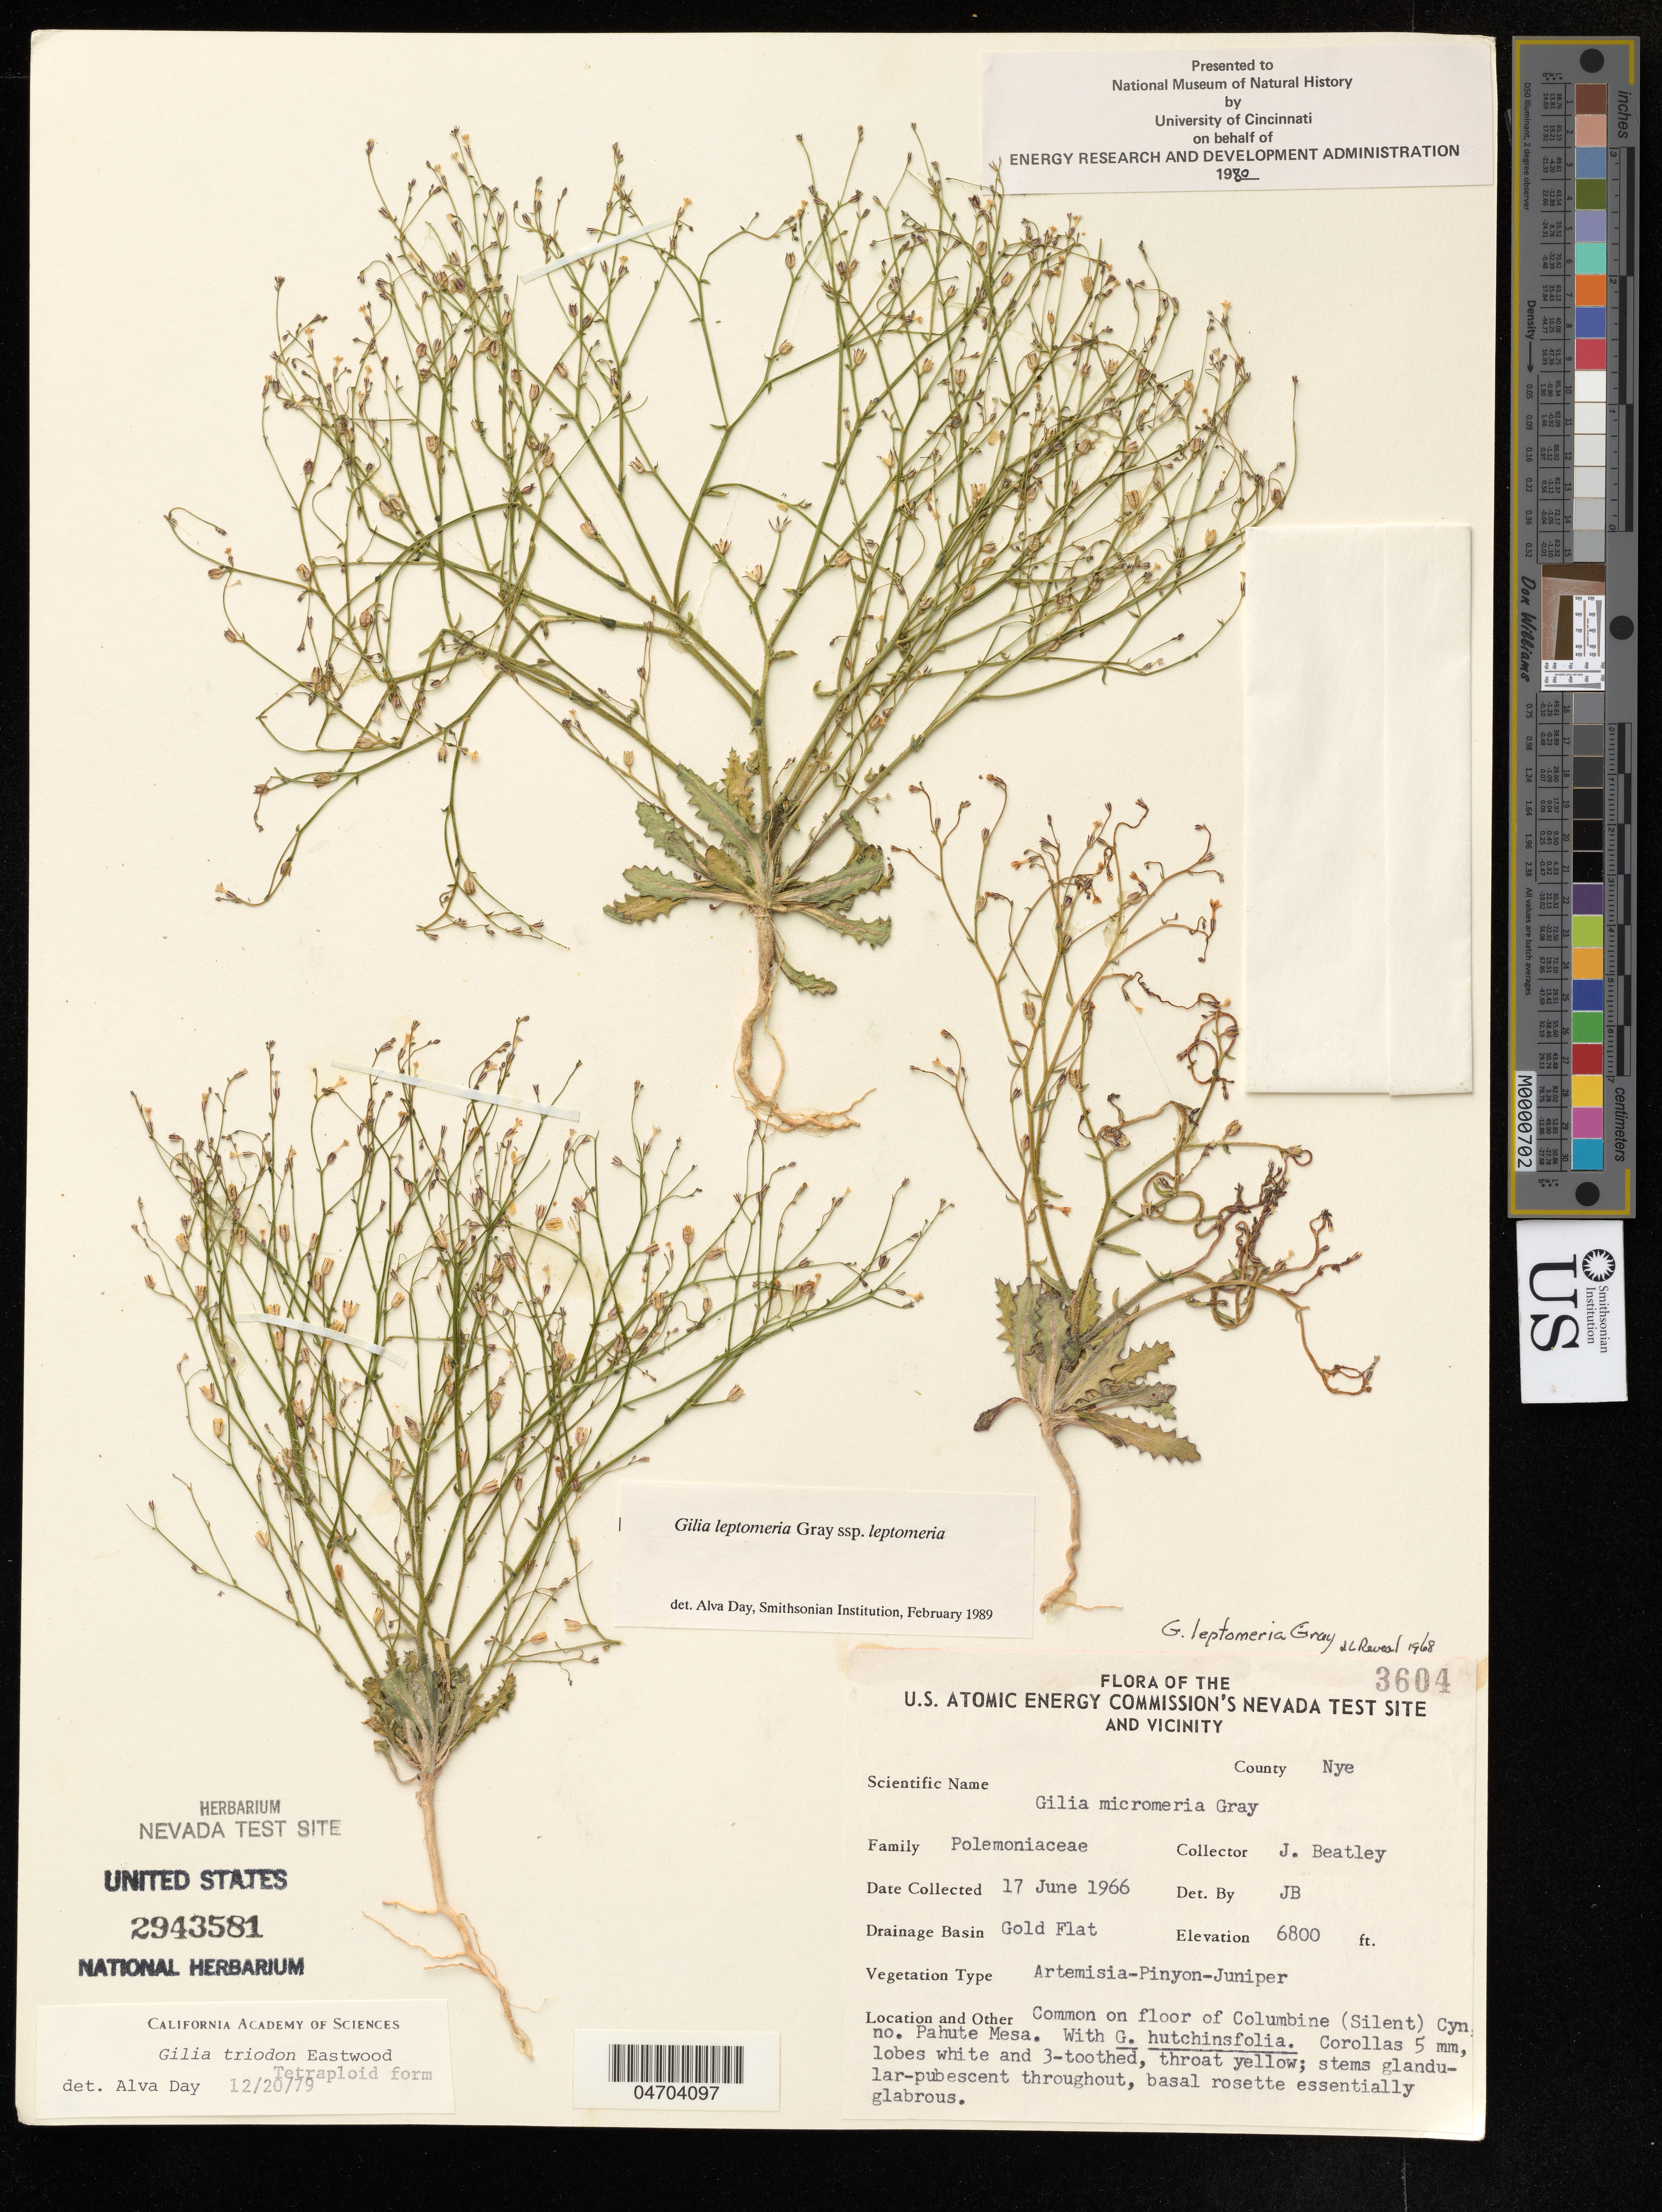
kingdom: Plantae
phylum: Tracheophyta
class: Magnoliopsida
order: Ericales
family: Polemoniaceae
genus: Aliciella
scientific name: Aliciella leptomeria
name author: (A. Gray) J.M. Porter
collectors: J. Beatley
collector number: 3604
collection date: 1966-06-17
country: United States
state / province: Nevada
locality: Nye.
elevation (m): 2073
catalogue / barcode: US 2943581